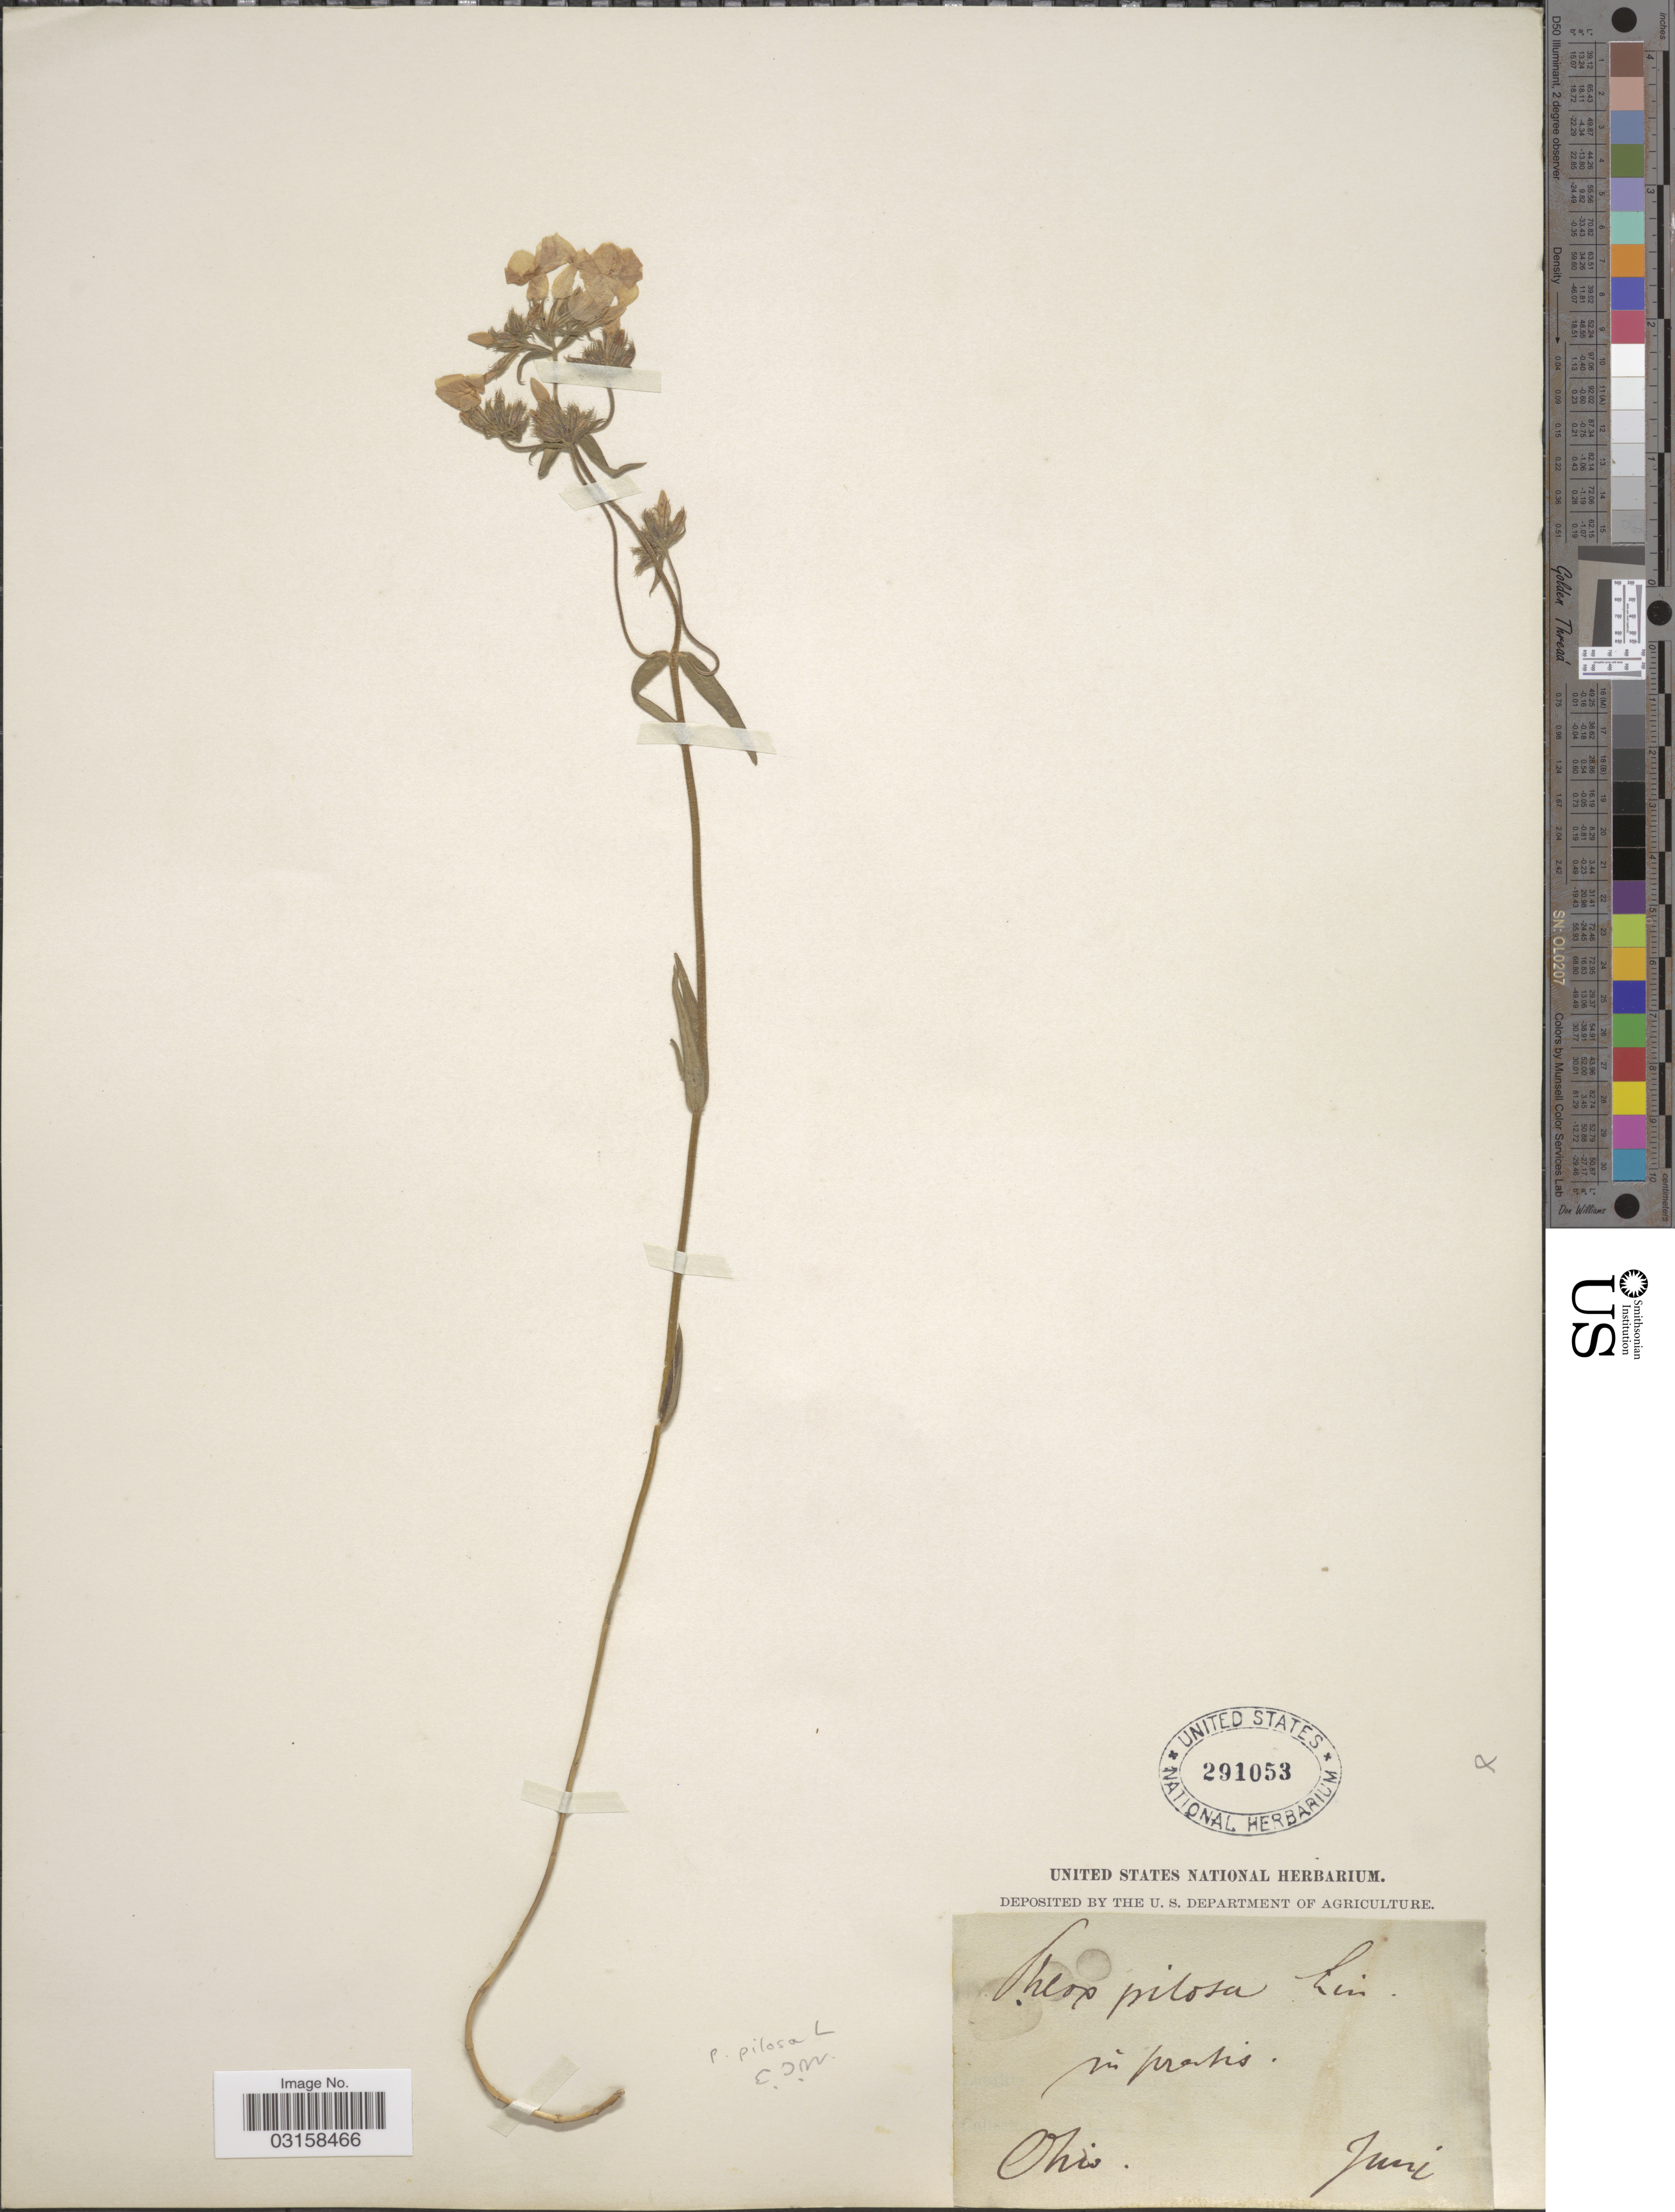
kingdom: Plantae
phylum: Tracheophyta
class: Magnoliopsida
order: Ericales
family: Polemoniaceae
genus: Phlox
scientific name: Phlox pilosa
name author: L.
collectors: ex herb. United States National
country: United States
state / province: Ohio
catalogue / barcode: US 291053